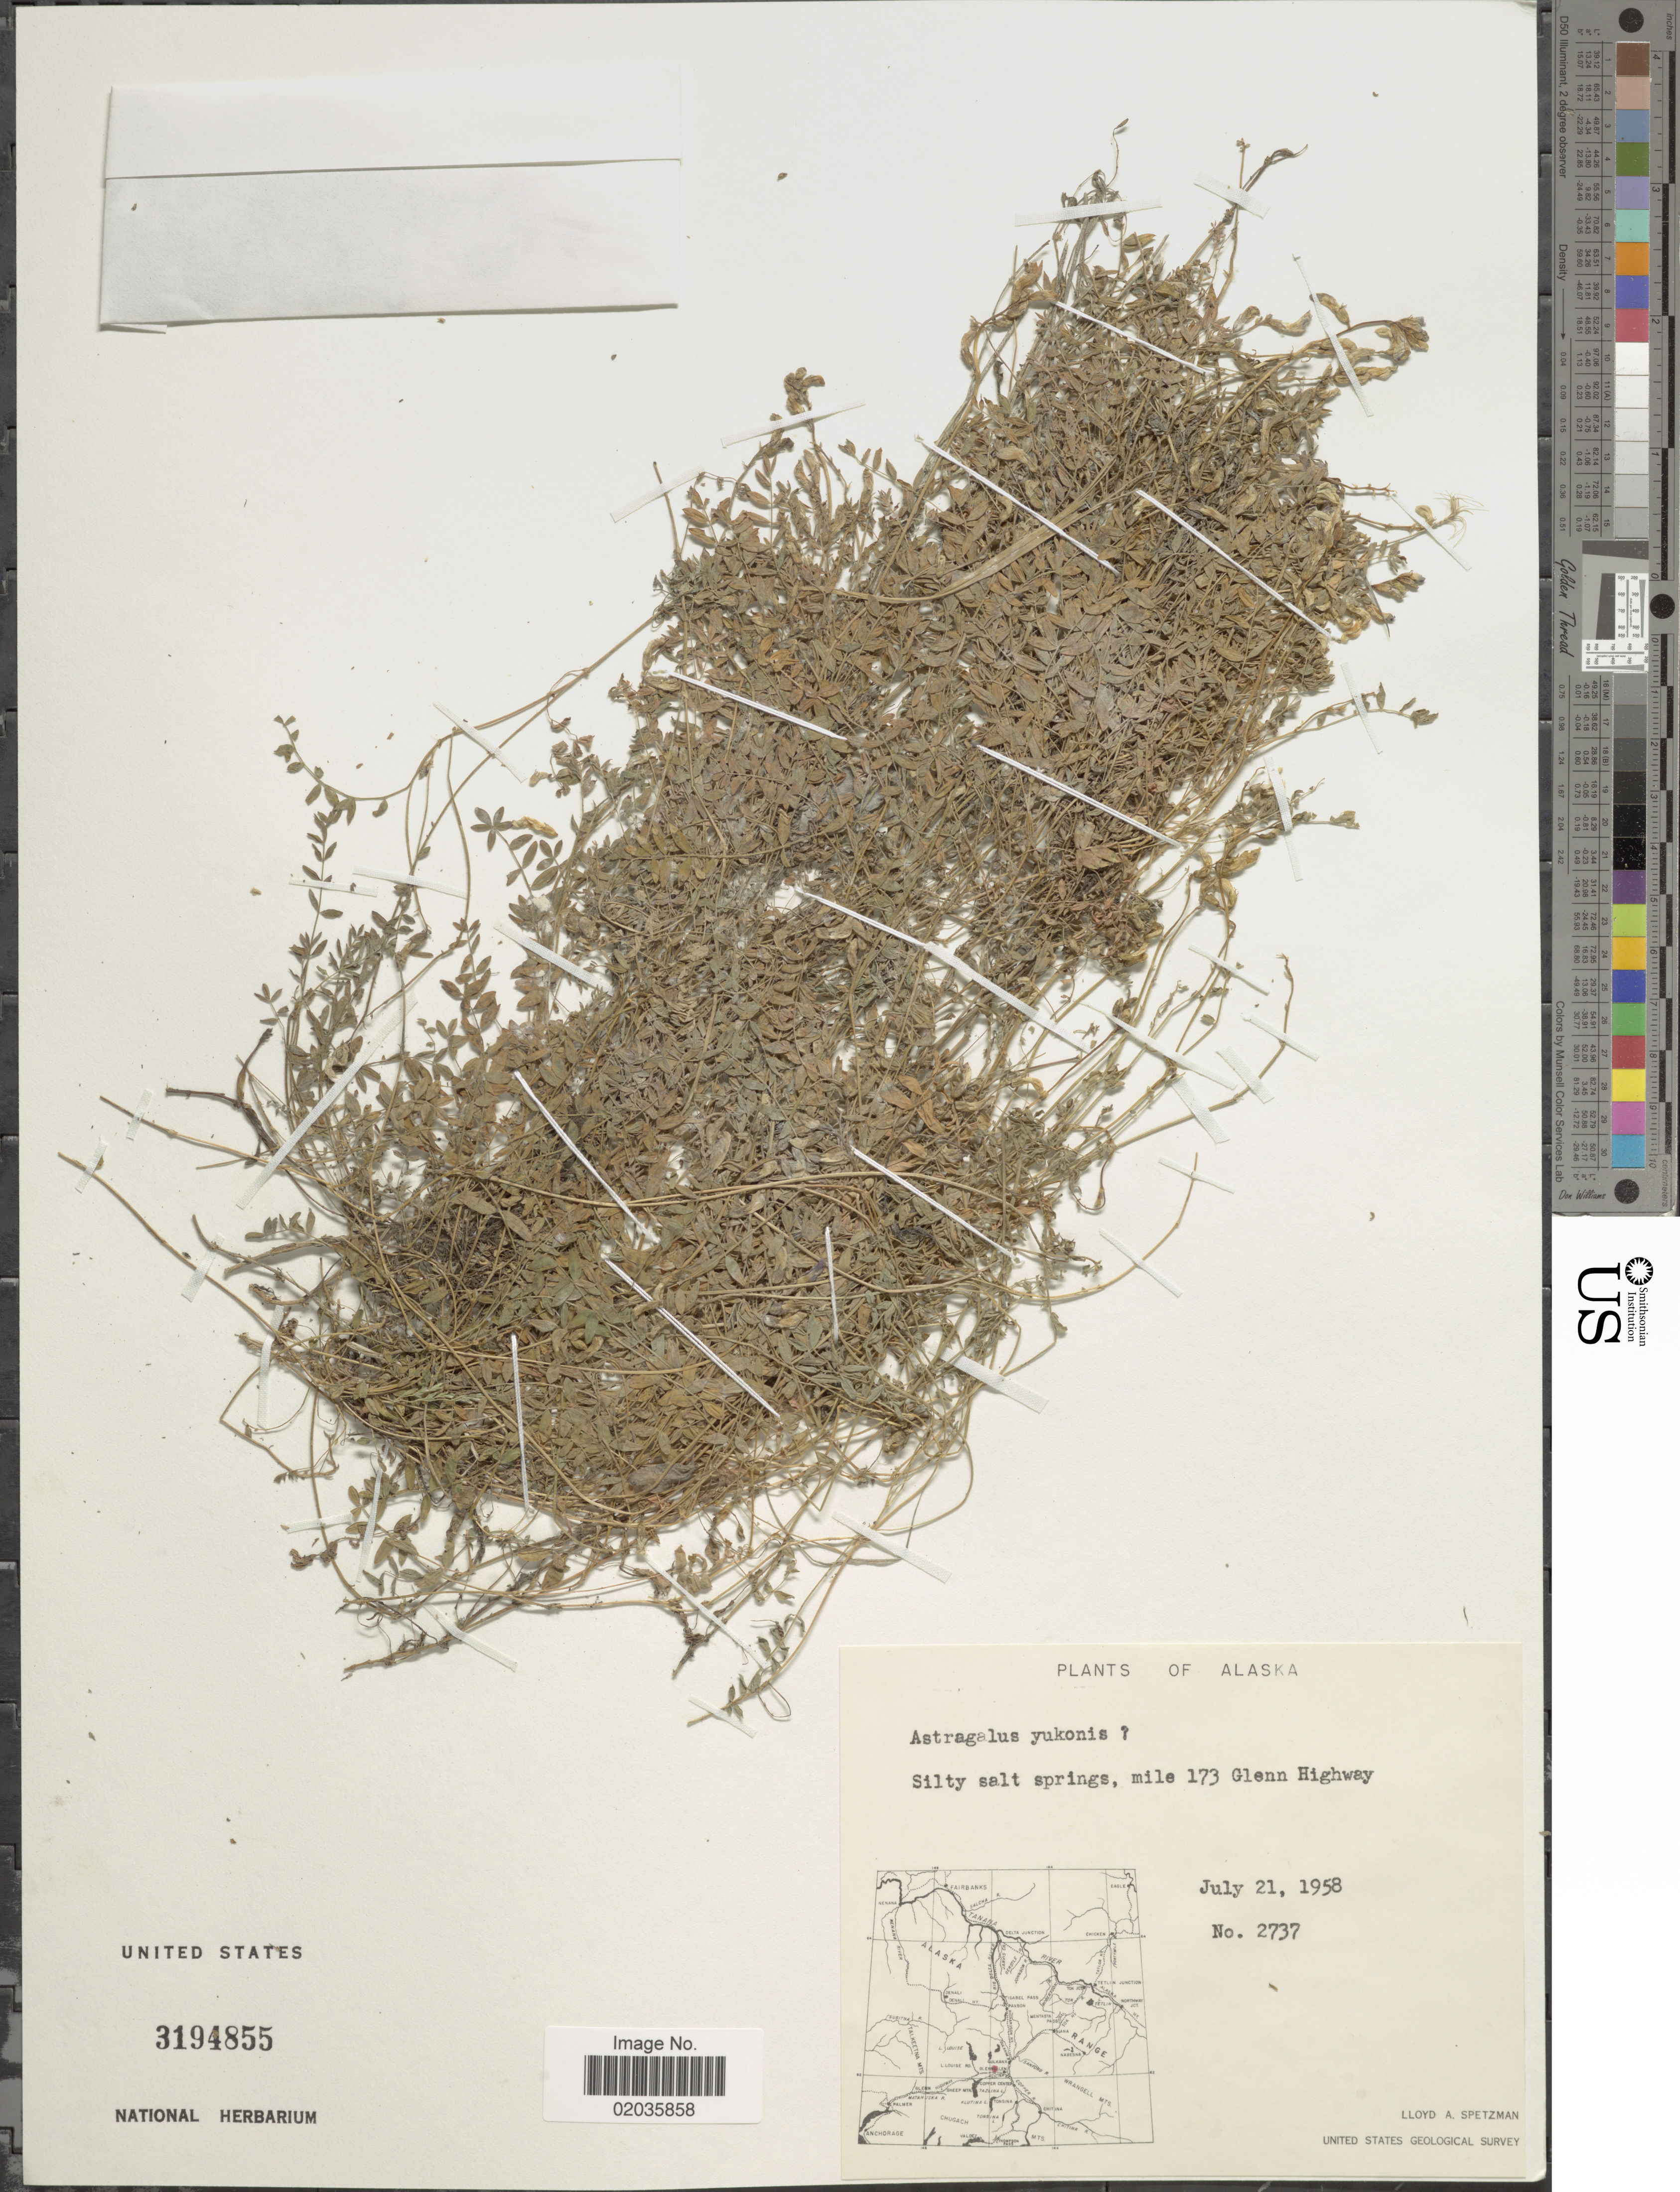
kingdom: Plantae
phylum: Tracheophyta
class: Magnoliopsida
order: Fabales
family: Fabaceae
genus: Astragalus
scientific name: Astragalus yukonis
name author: M.E. Jones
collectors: L. Spetzman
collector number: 2737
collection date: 1958-07-21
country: United States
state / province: Alaska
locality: Silty salt springs, mile 173 Glenn Highway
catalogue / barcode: US 3194855